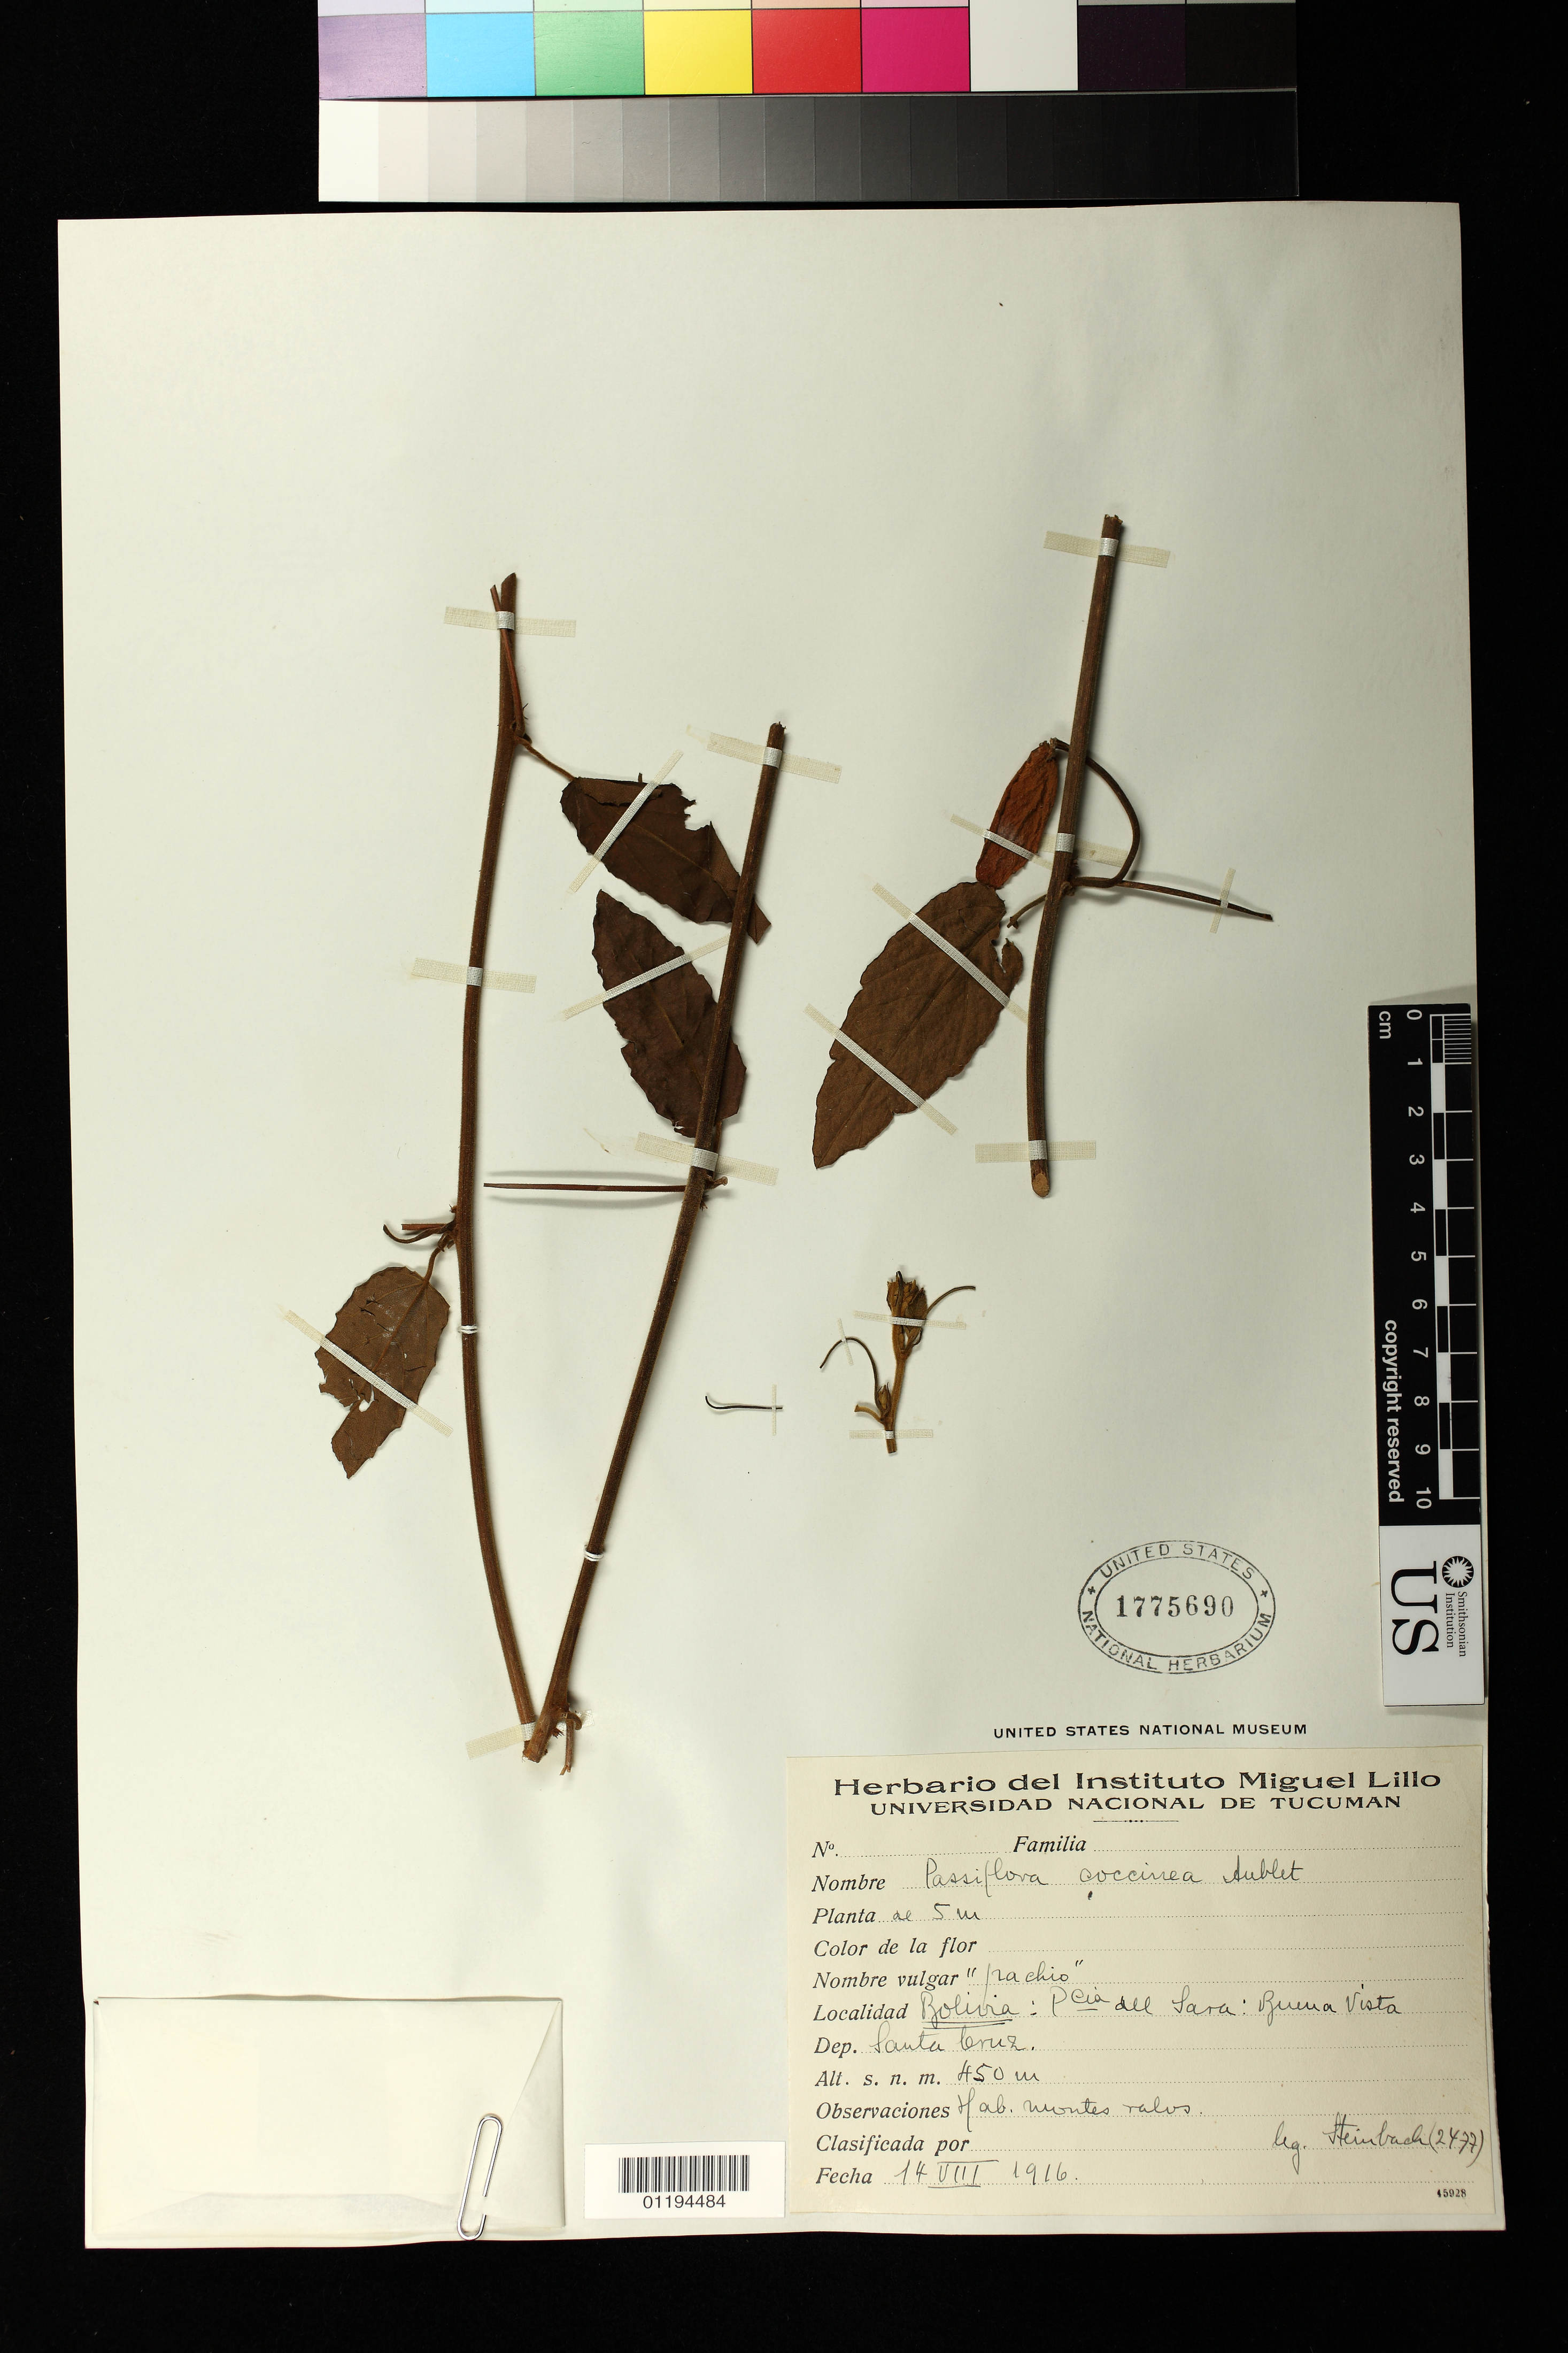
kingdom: Plantae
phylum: Tracheophyta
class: Magnoliopsida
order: Malpighiales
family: Passifloraceae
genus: Passiflora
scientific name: Passiflora coccinea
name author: Aubl.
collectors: R. F. Steinbach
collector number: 2477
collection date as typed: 14 Aug 1916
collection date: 1916-08-14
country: Bolivia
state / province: Santa Cruz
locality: Provincia del Sara: Buena Vista.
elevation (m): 450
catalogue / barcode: US 1775690